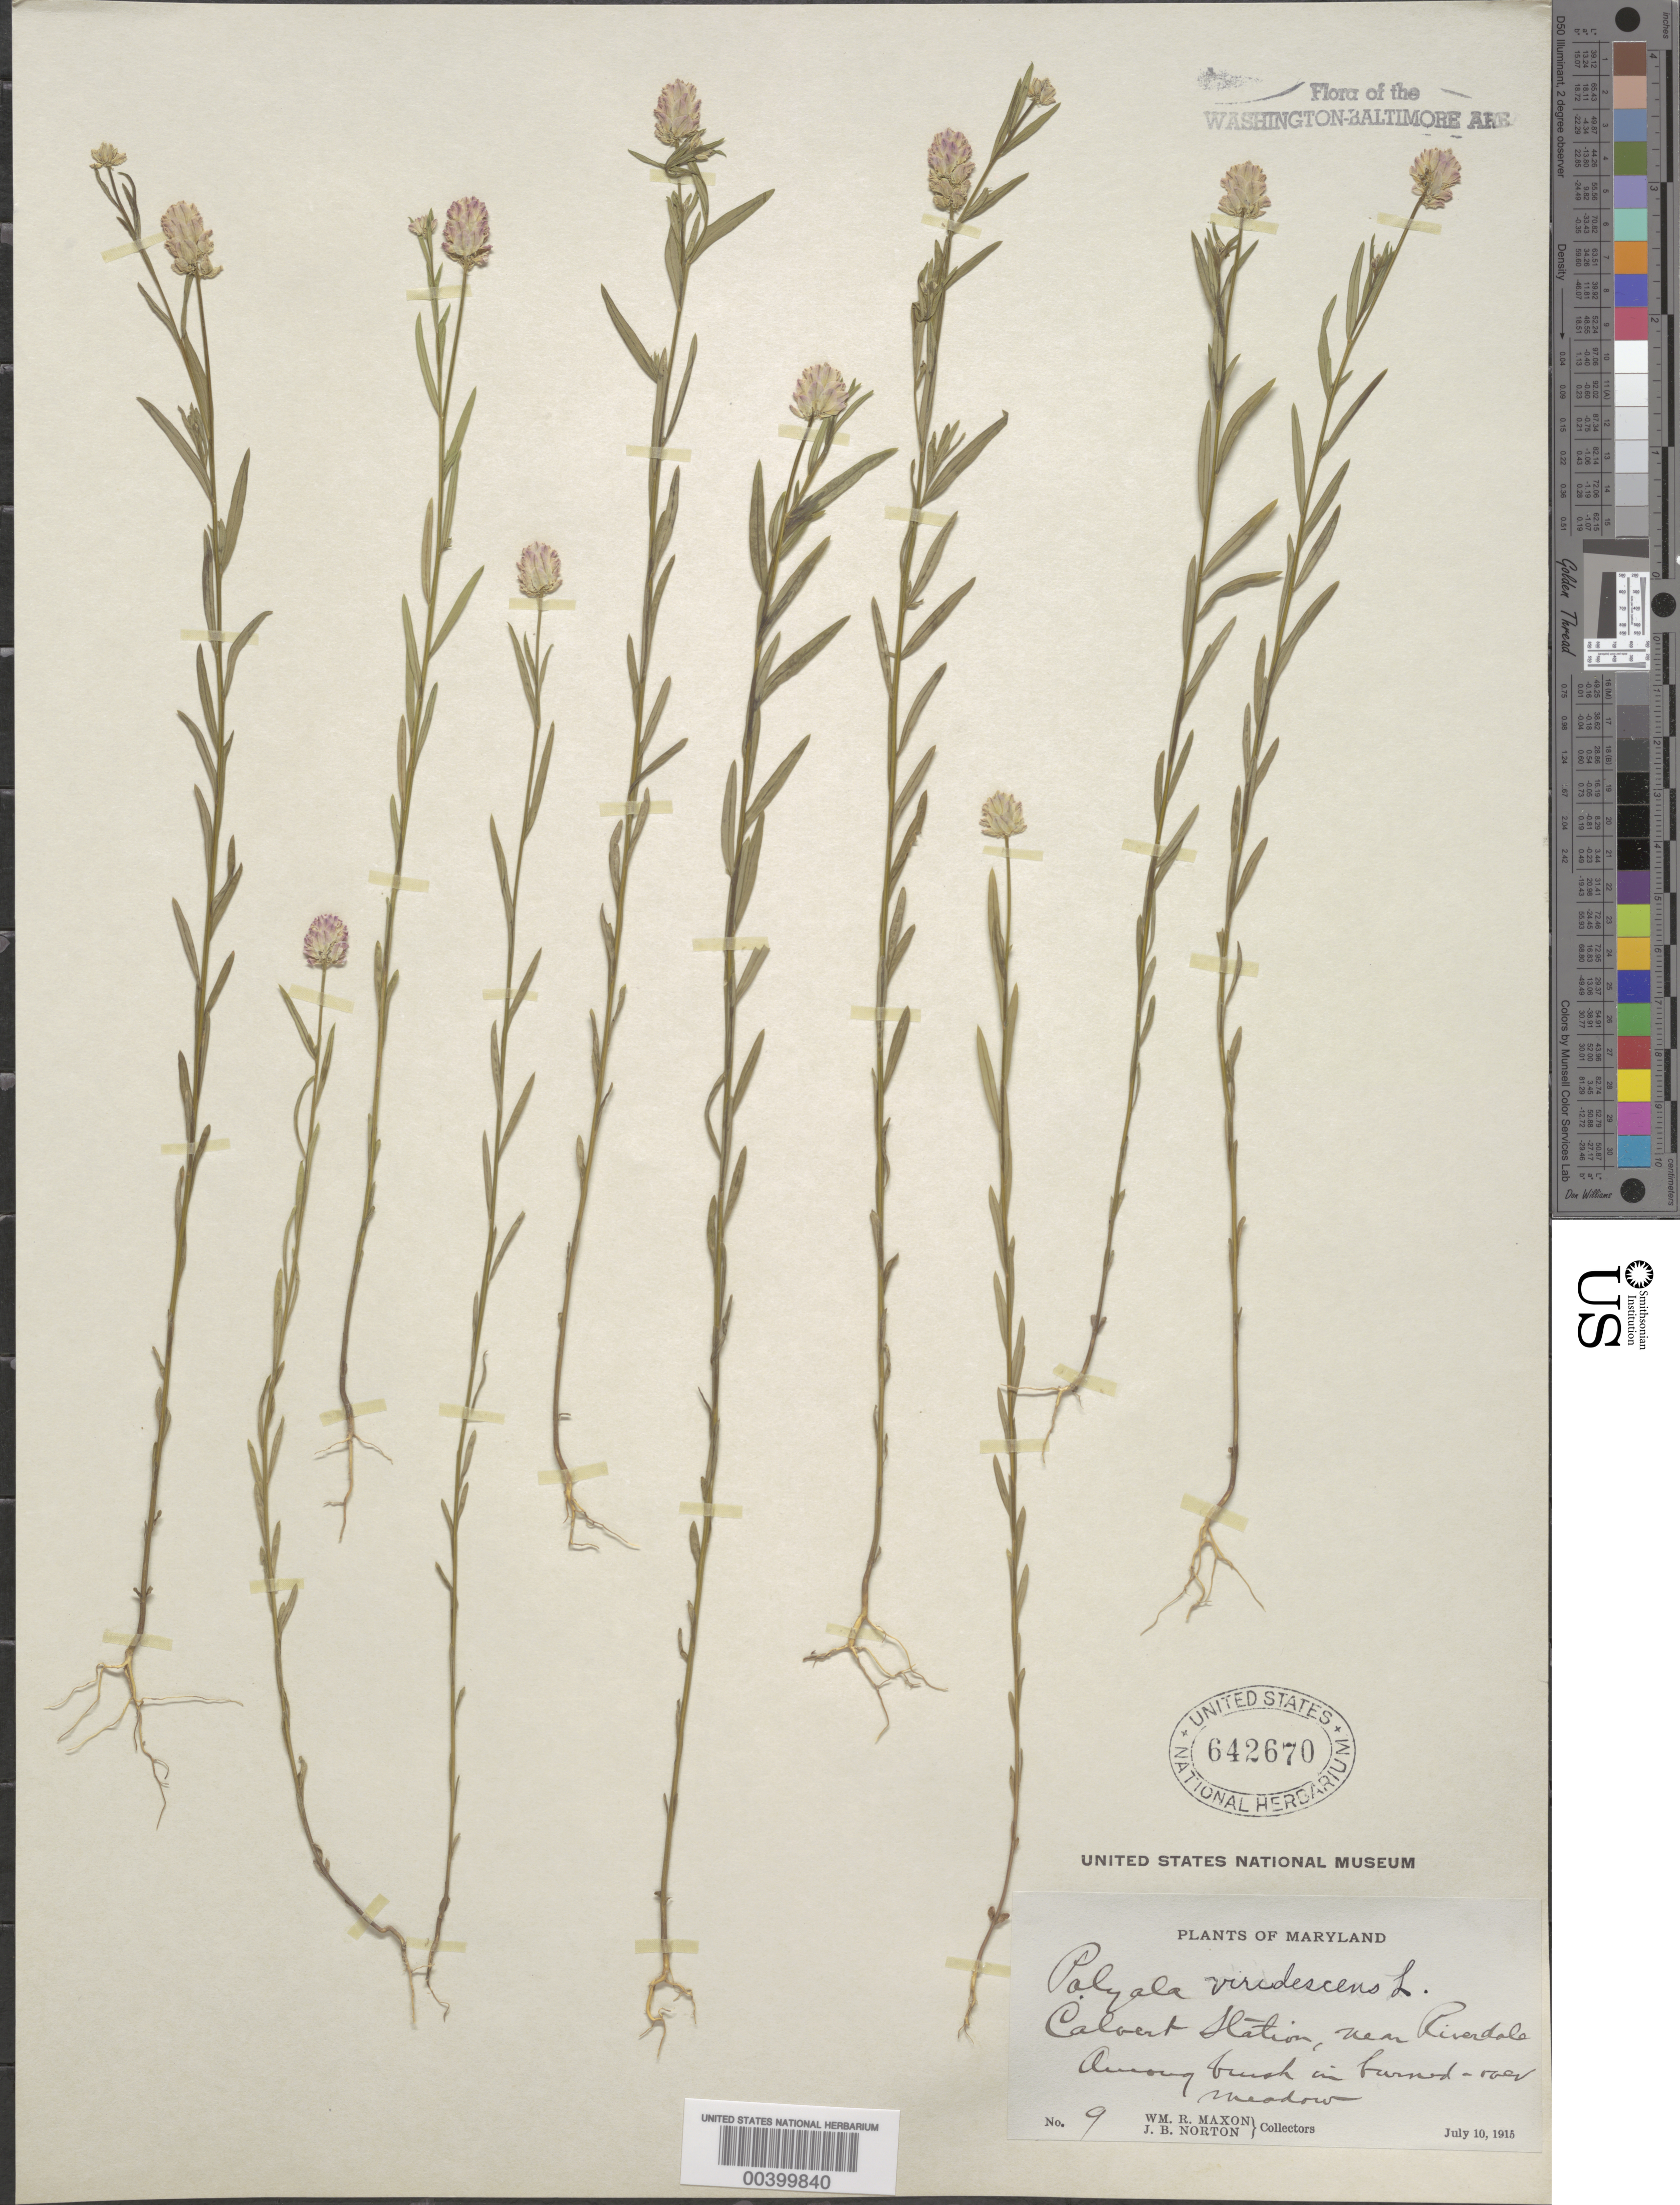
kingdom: Plantae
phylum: Tracheophyta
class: Magnoliopsida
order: Fabales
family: Polygalaceae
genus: Polygala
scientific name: Polygala sanguinea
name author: L.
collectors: W. R. Maxon & J. Norton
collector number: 9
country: United States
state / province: Maryland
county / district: Anne Arundel / Calvert ?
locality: Calvert Station, Riverdale vicinity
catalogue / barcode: US 642670